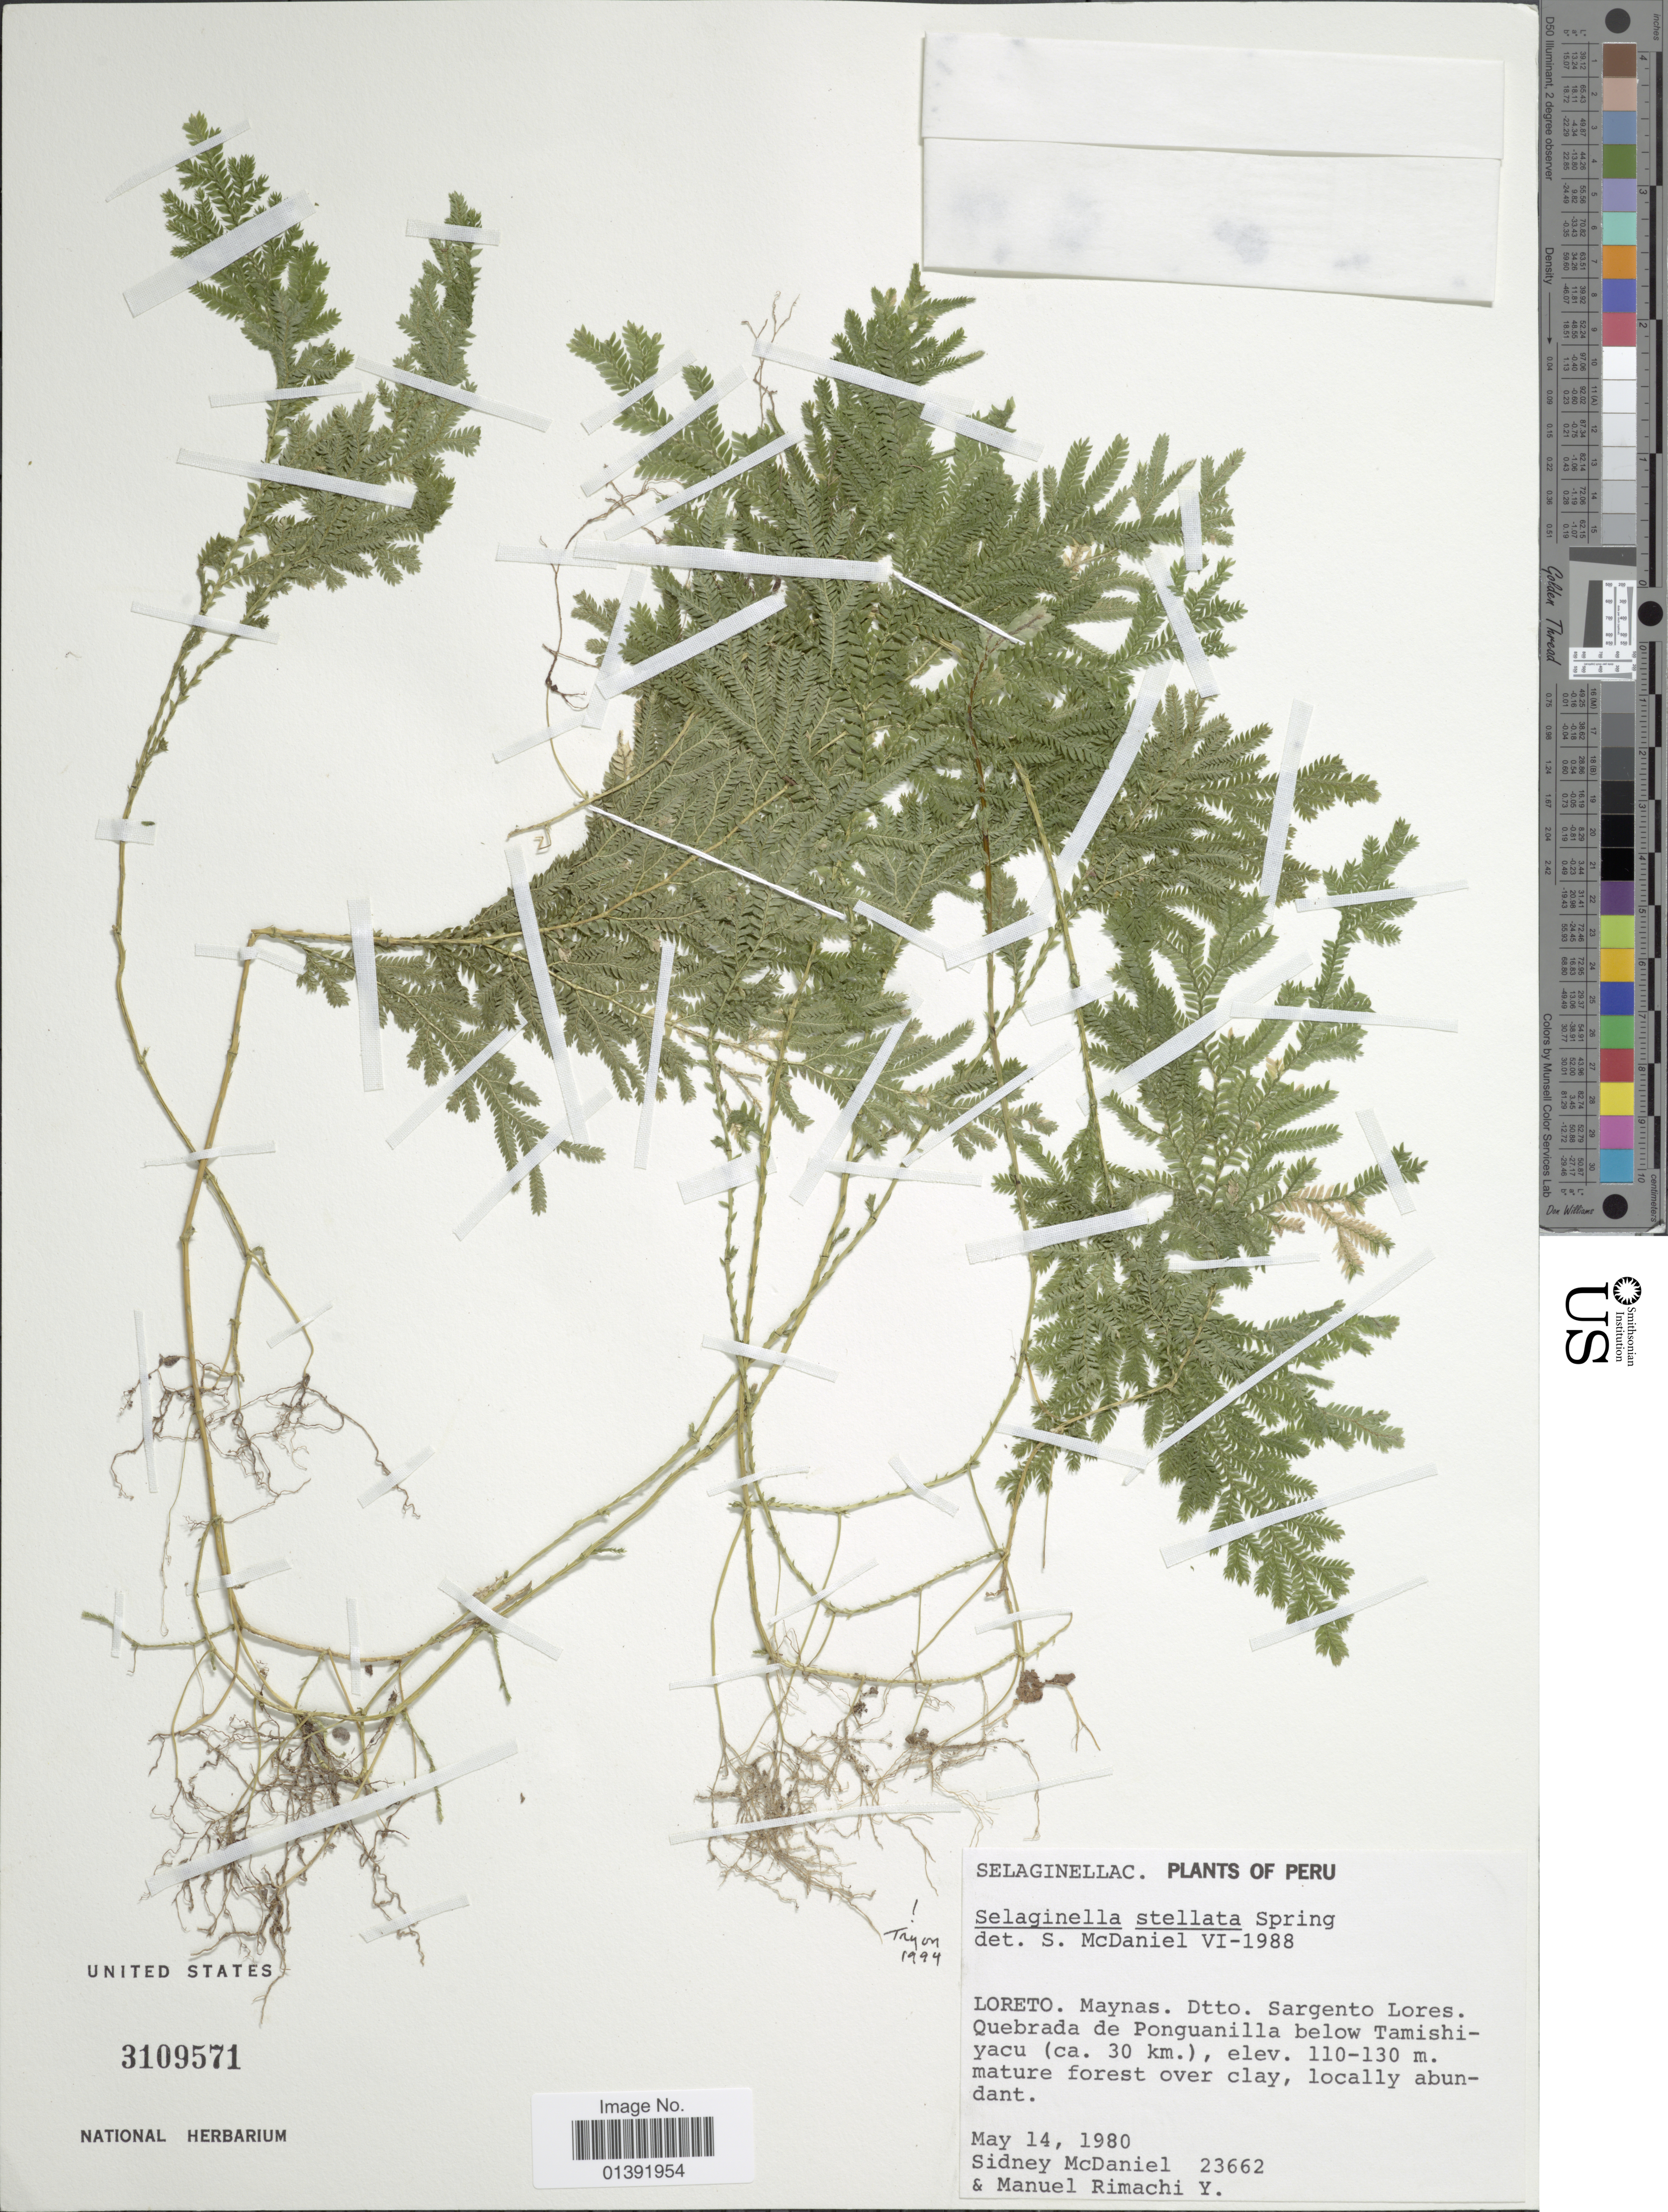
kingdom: Plantae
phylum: Tracheophyta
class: Lycopodiopsida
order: Selaginellales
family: Selaginellaceae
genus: Selaginella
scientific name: Selaginella stellata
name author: Spring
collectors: S. McDaniel & M. Rimachi Y.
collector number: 23662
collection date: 1980-05-14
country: Peru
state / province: Loreto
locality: Maynas, Dtto. Sargento Lores. Quebrada de Ponguanilla below Tamishiyacu (ca. 30 km)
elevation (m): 110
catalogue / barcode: US 3109571